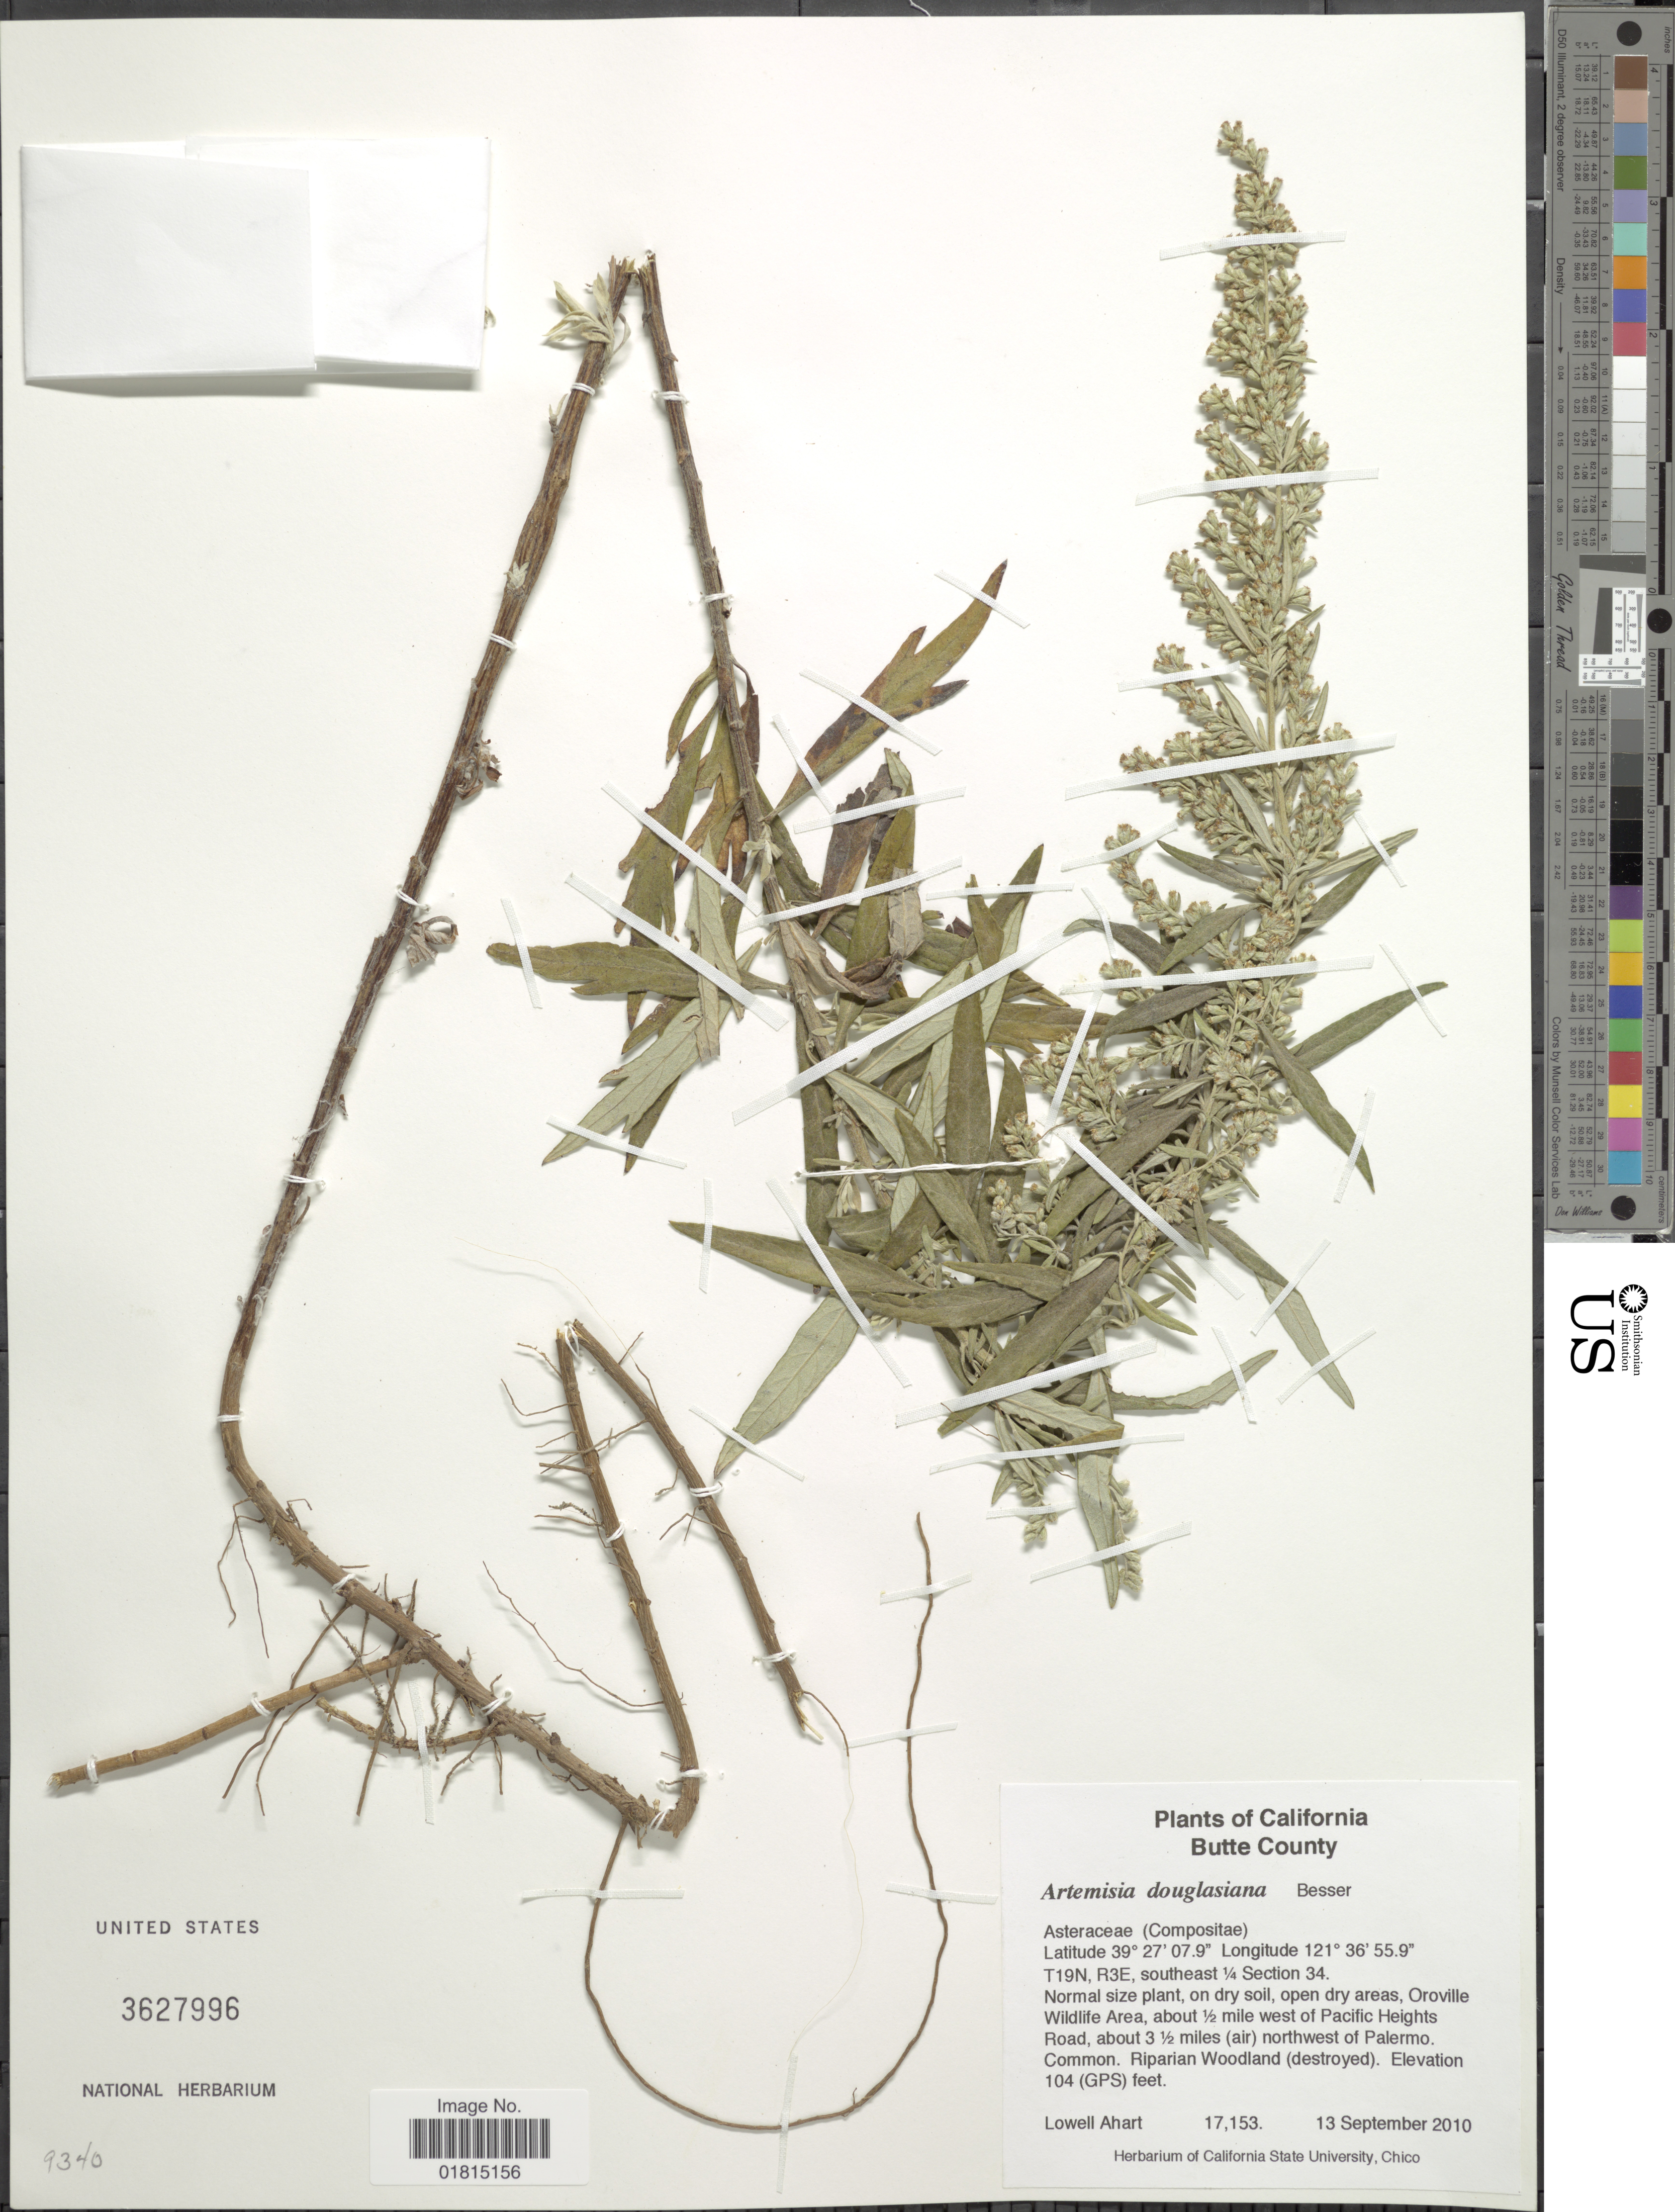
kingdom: Plantae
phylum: Tracheophyta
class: Magnoliopsida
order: Asterales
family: Asteraceae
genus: Artemisia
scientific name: Artemisia douglasiana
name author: Besser ex Hook.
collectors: L. Ahart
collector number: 17153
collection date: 2010-09-13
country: United States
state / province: California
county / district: Butte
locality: Butte County. T19N, R3E, southeast ¼ Section 34. Oroville Wildlife Area, about ½ mile west of Pacific Heights Road, about 3 ½ miles (air) northwest of Palermo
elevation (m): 32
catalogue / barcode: US 3627996